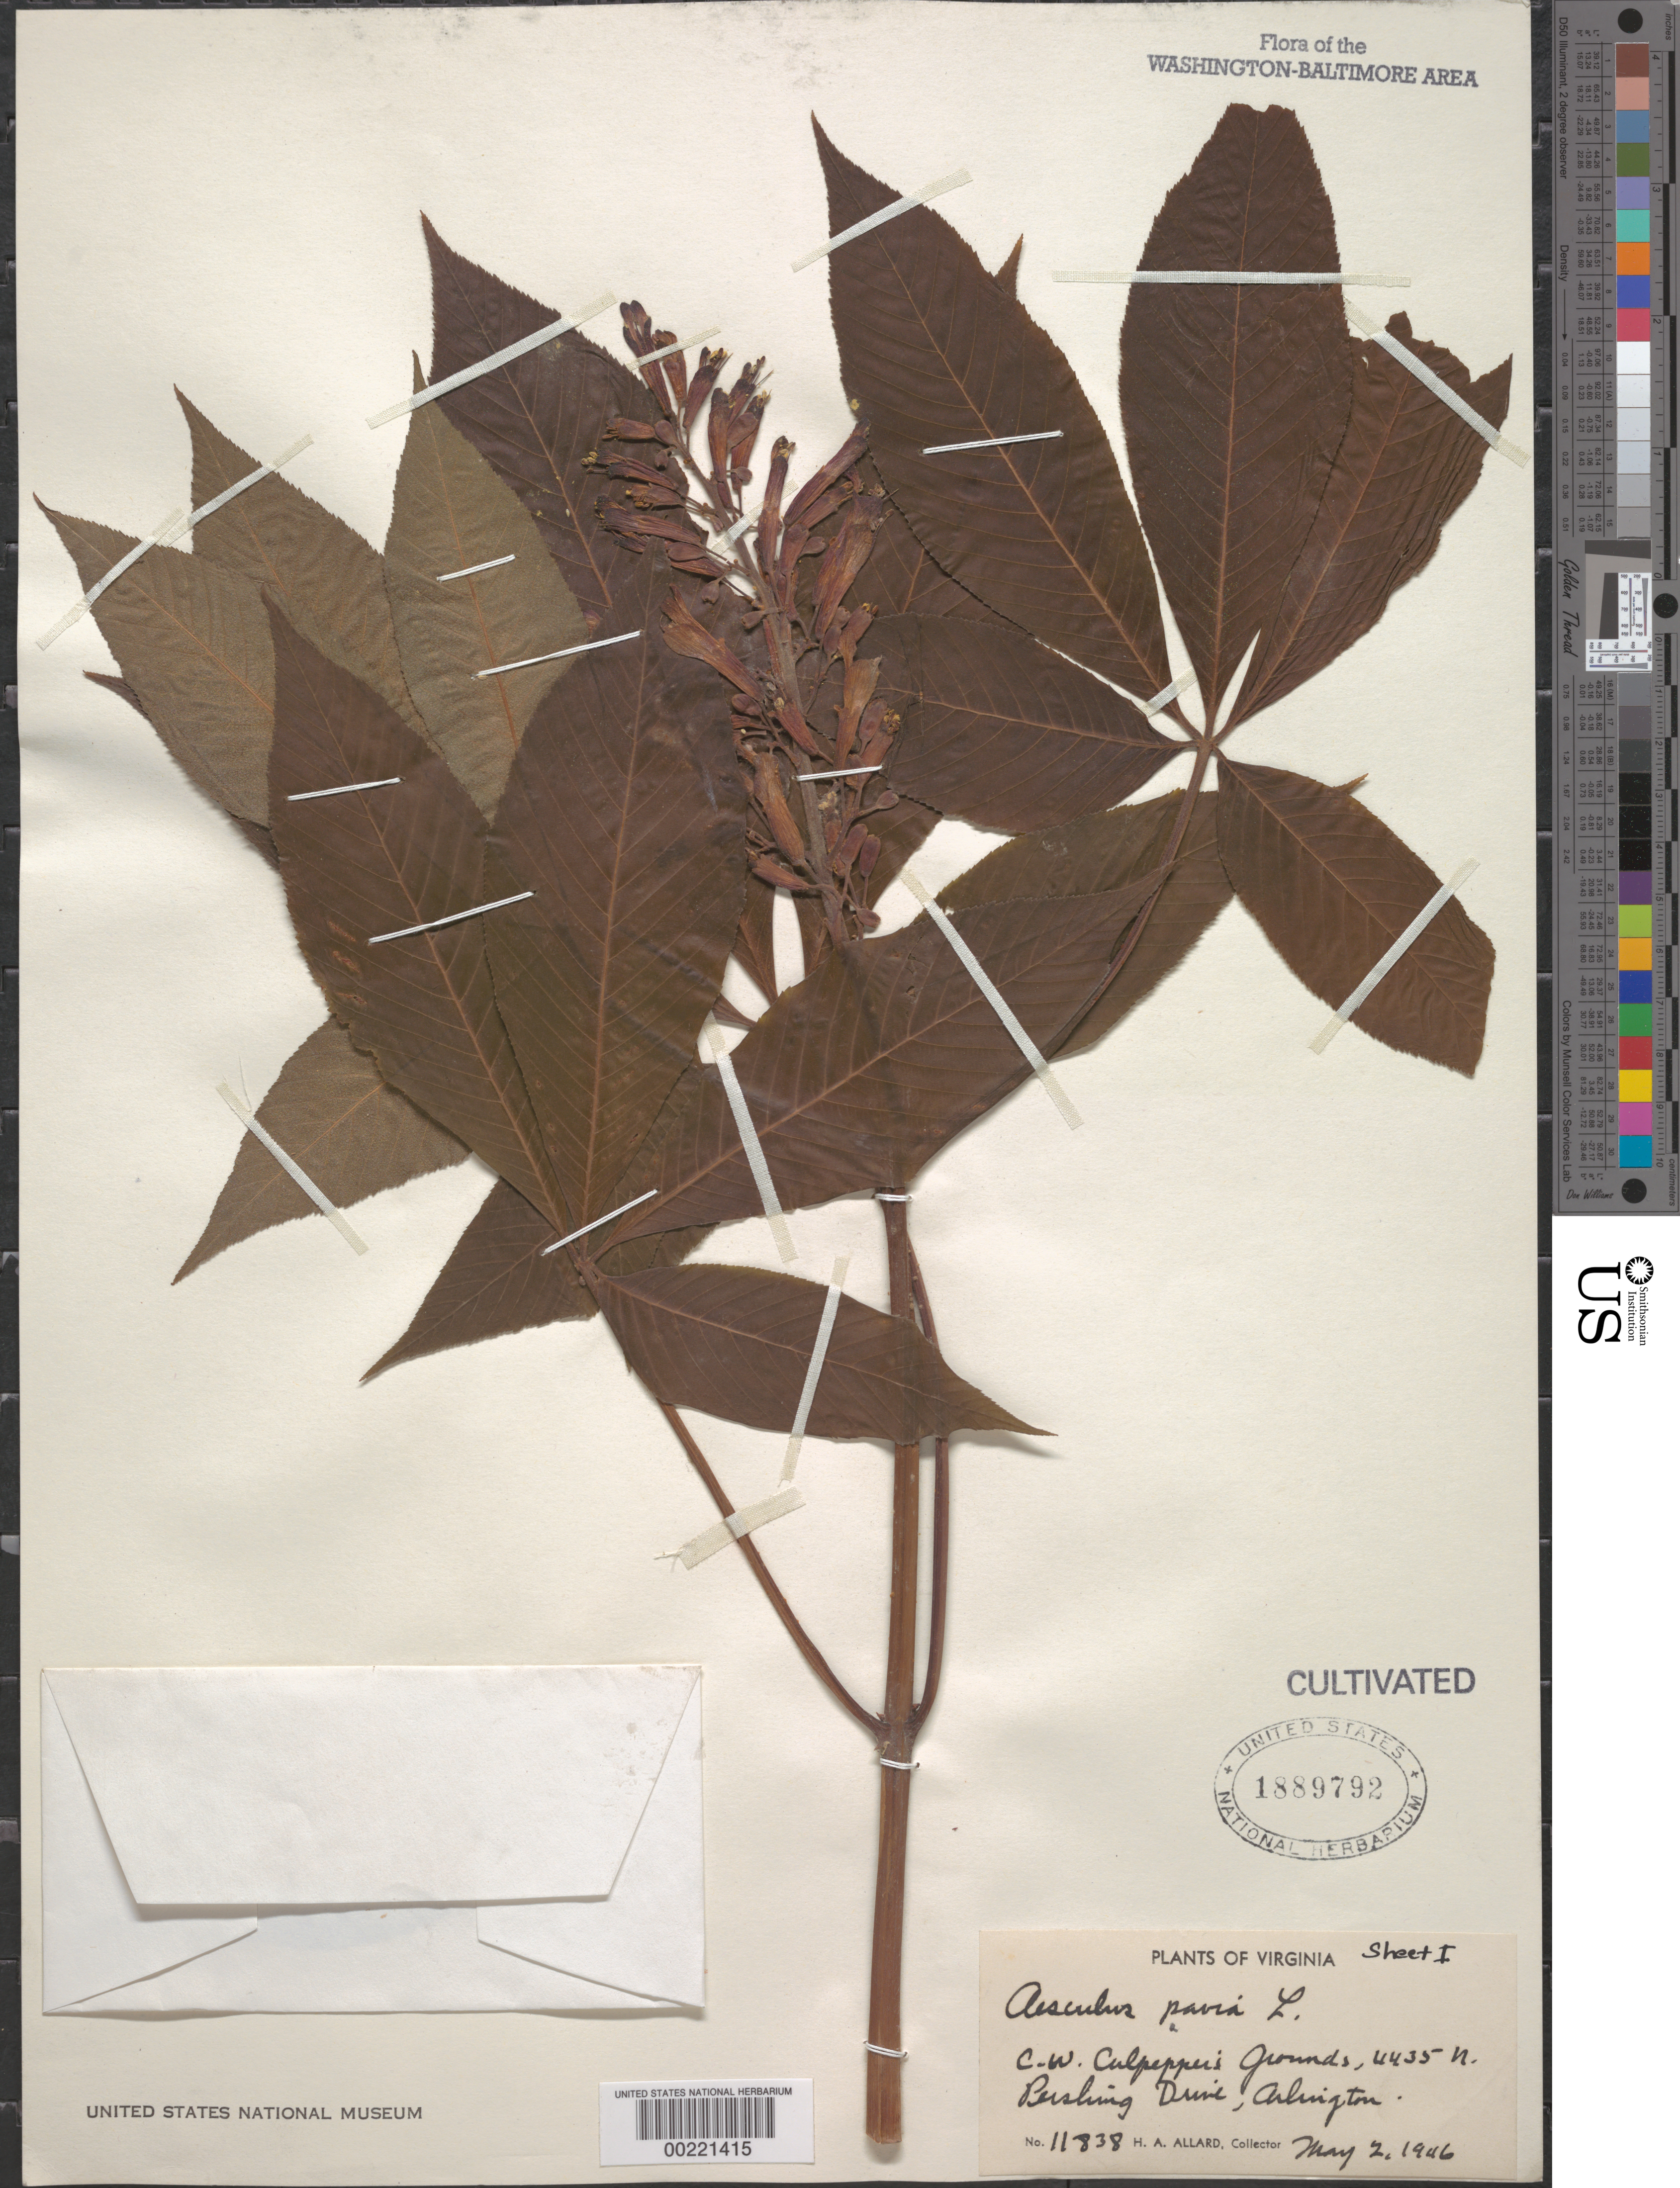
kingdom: Plantae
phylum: Tracheophyta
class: Magnoliopsida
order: Sapindales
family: Sapindaceae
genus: Aesculus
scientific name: Aesculus pavia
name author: L.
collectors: H. A. Allard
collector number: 11838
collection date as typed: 02 May 1946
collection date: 1946-05-02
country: United States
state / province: Virginia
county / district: Arlington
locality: Arlington, 4435 N. Pershing Drive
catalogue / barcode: US 1889792